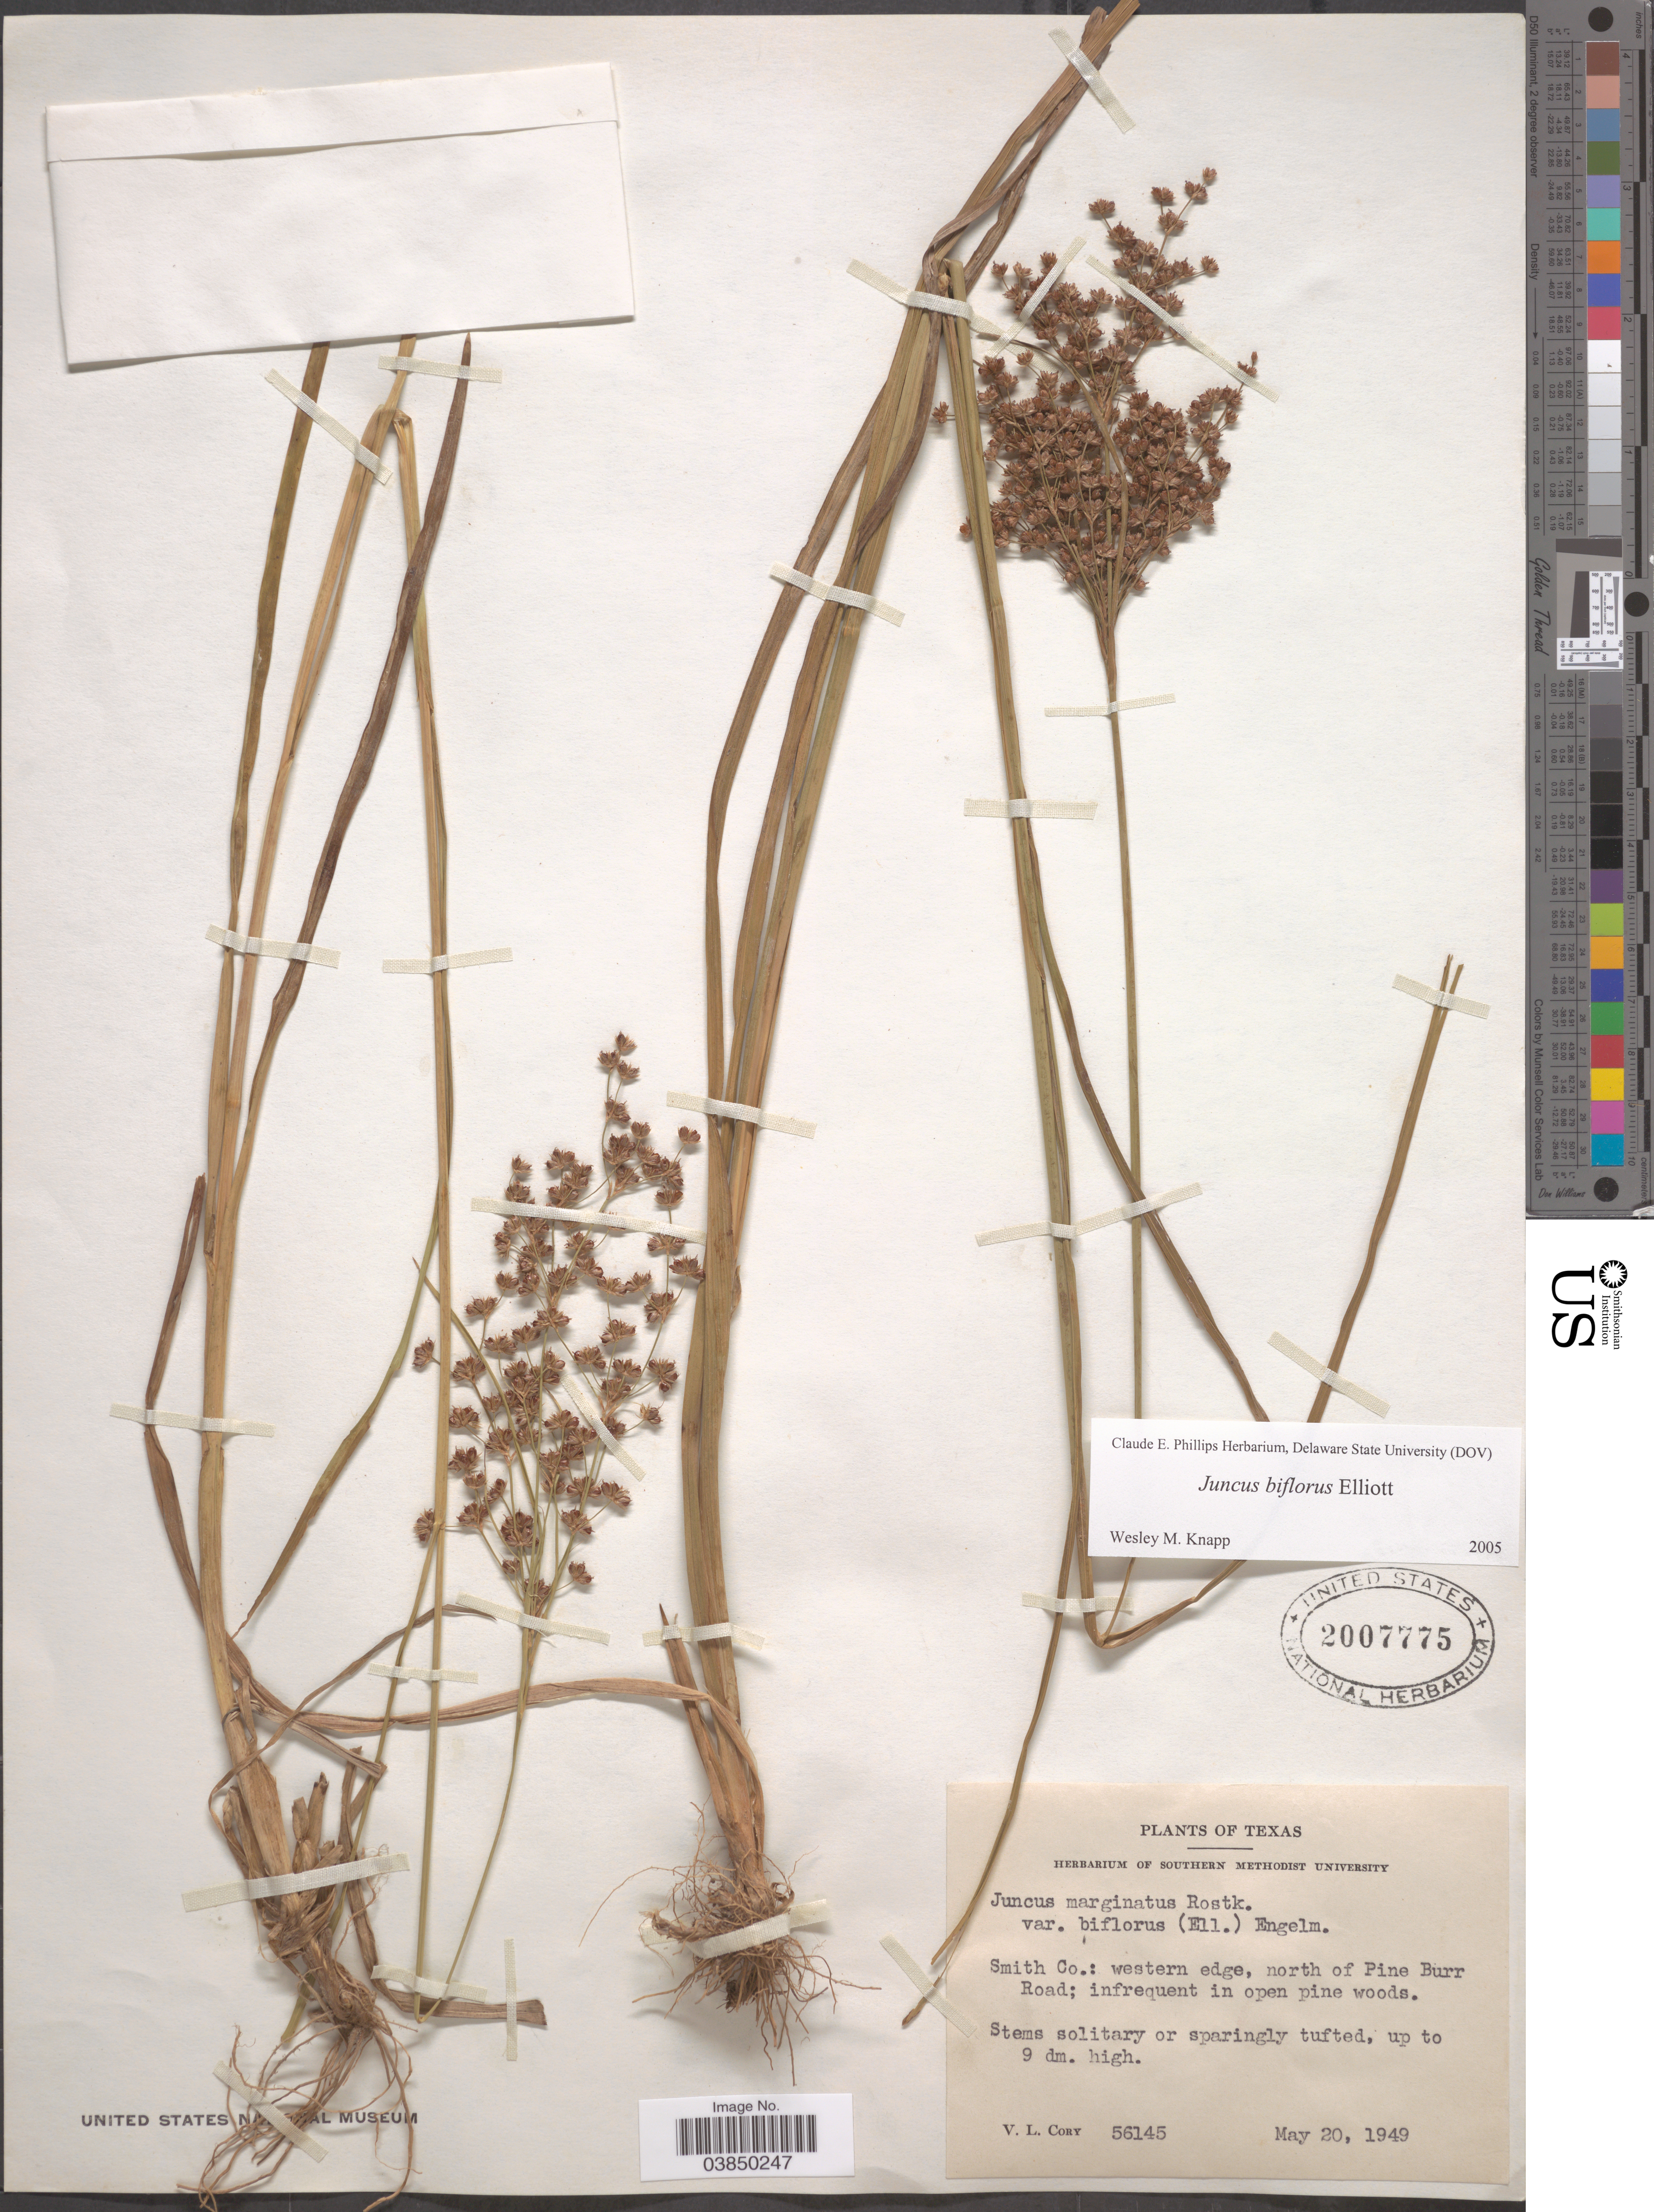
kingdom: Plantae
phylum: Tracheophyta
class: Liliopsida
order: Poales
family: Juncaceae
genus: Juncus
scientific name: Juncus biflorus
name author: Ell.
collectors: V. Cory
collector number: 56145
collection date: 1949-05-20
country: United States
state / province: Texas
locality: Smith Co.: western edge, north of Pine Burr Road.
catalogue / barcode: US 2007775